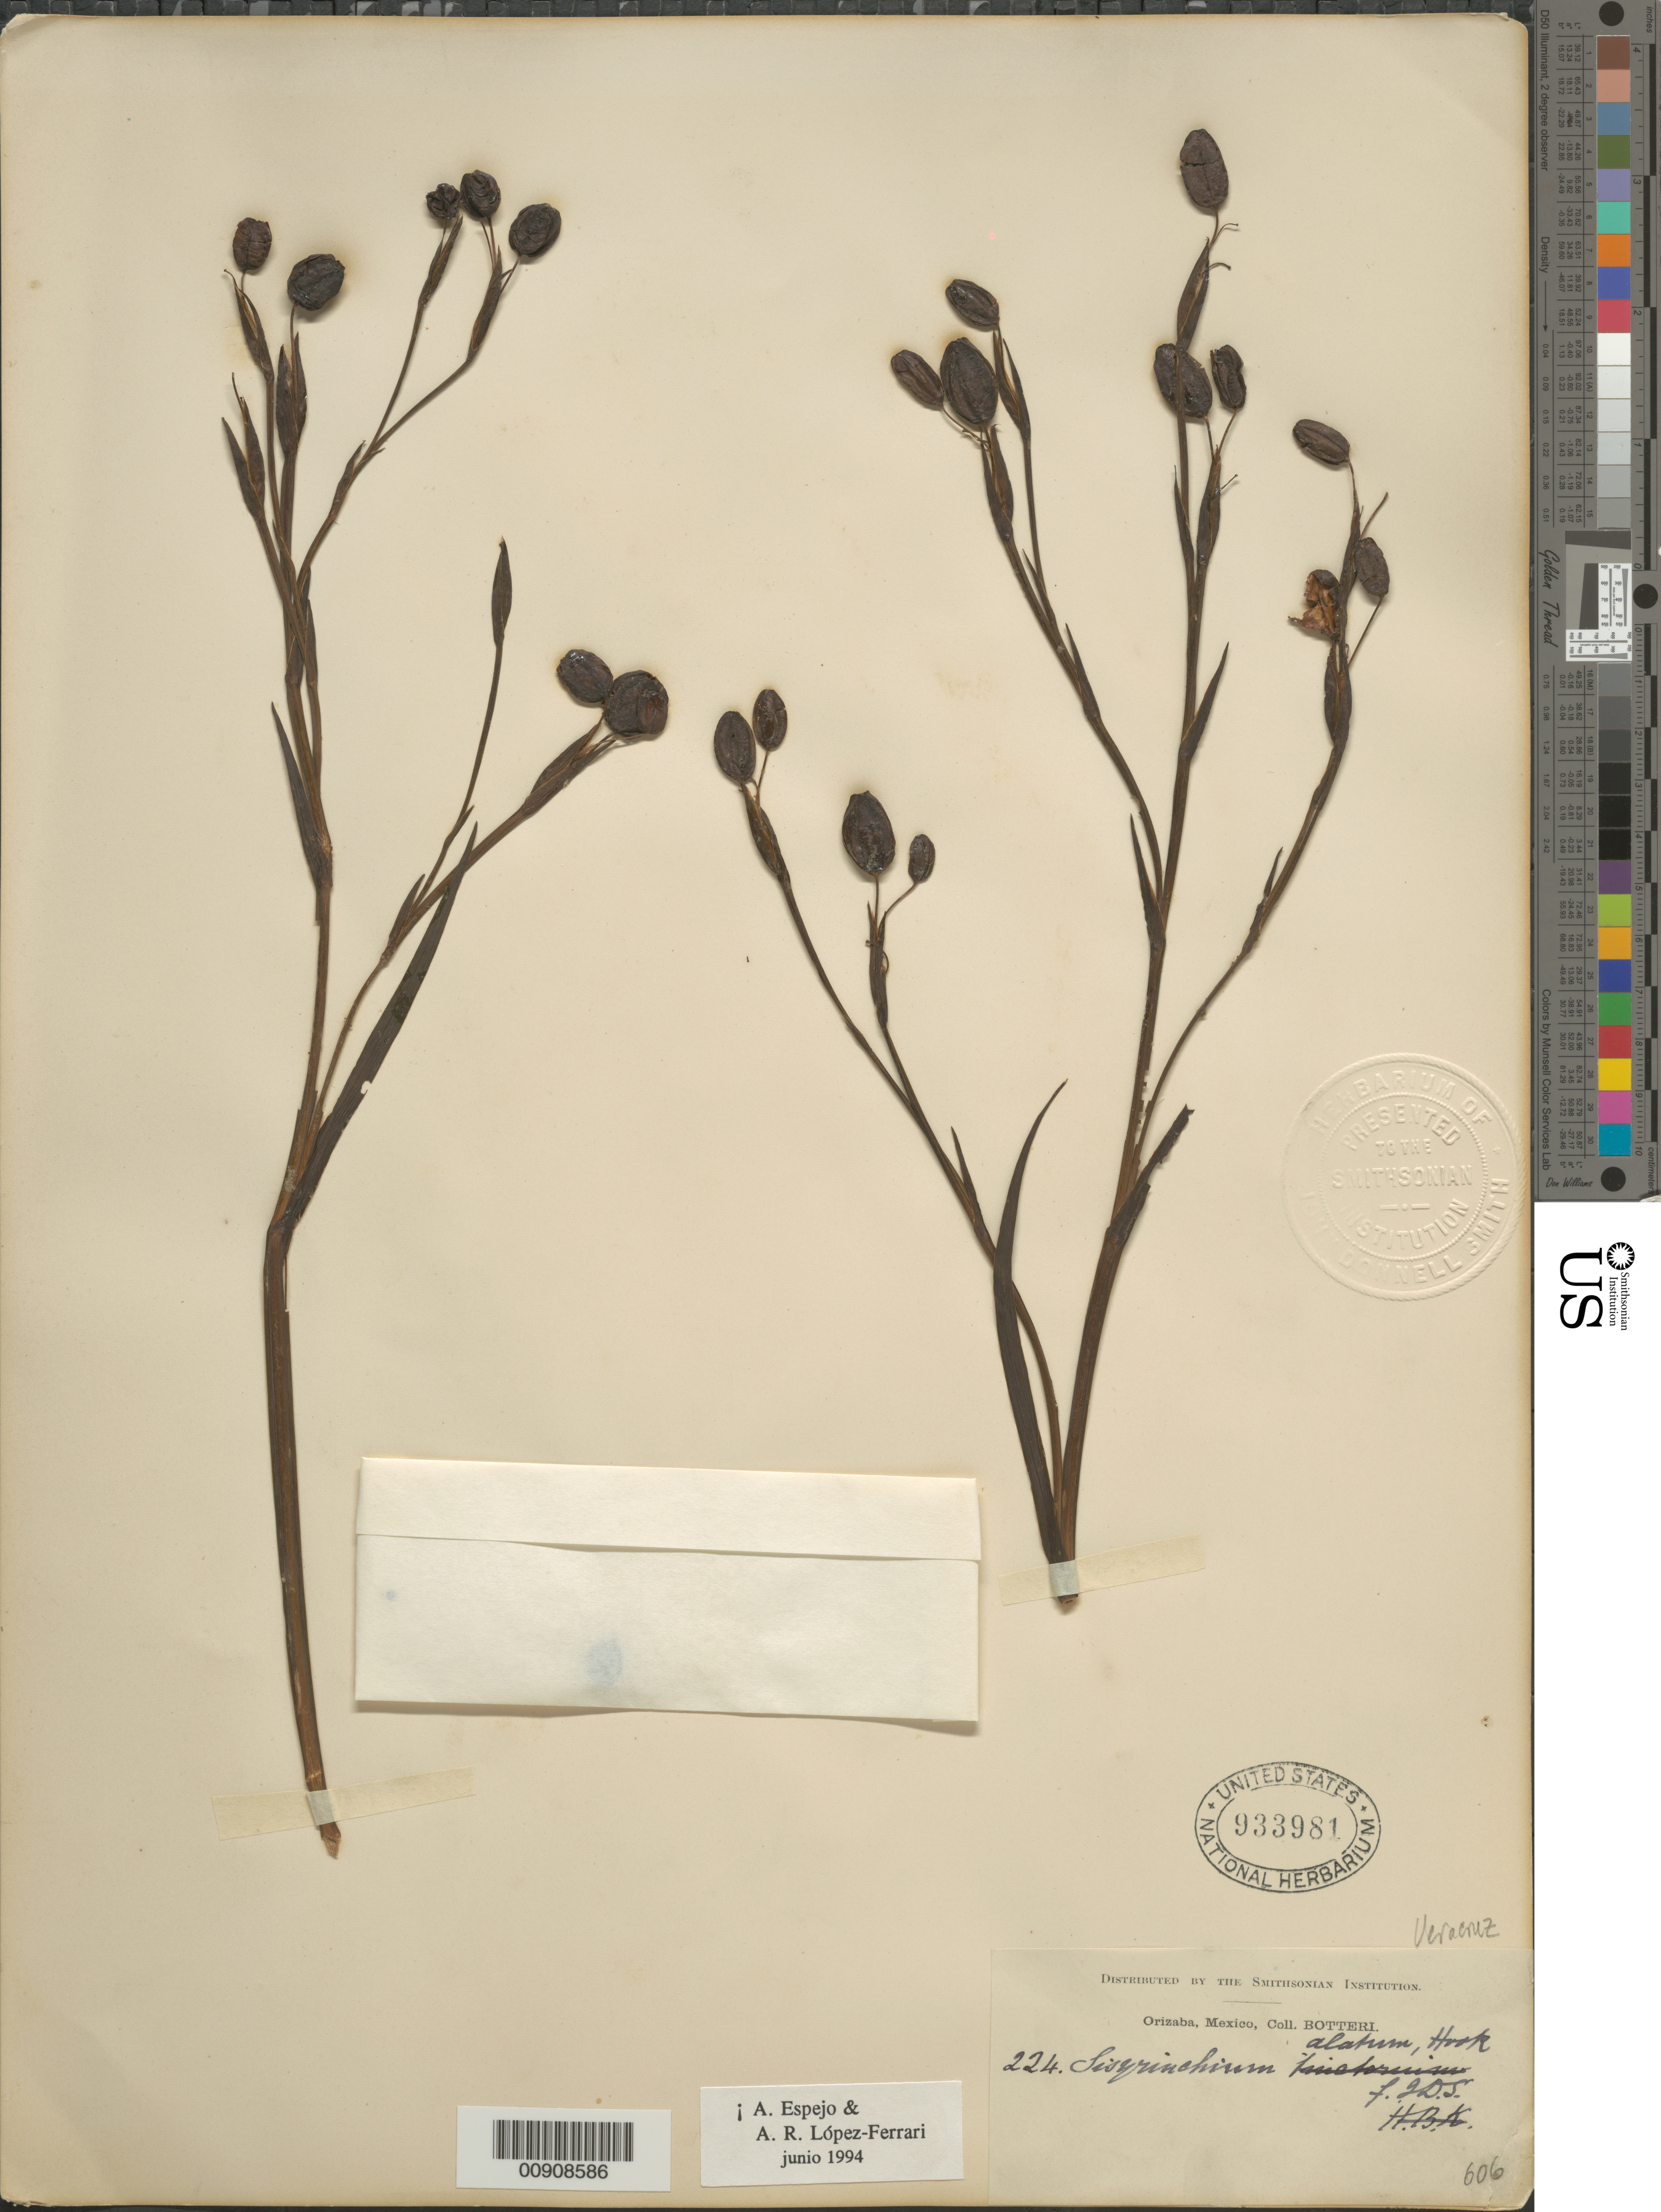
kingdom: Plantae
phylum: Tracheophyta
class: Liliopsida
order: Asparagales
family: Iridaceae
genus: Sisyrinchium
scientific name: Sisyrinchium alatum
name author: Hook.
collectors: M. Botteri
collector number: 224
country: Mexico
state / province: Veracruz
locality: Orizaba.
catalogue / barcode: US 933981